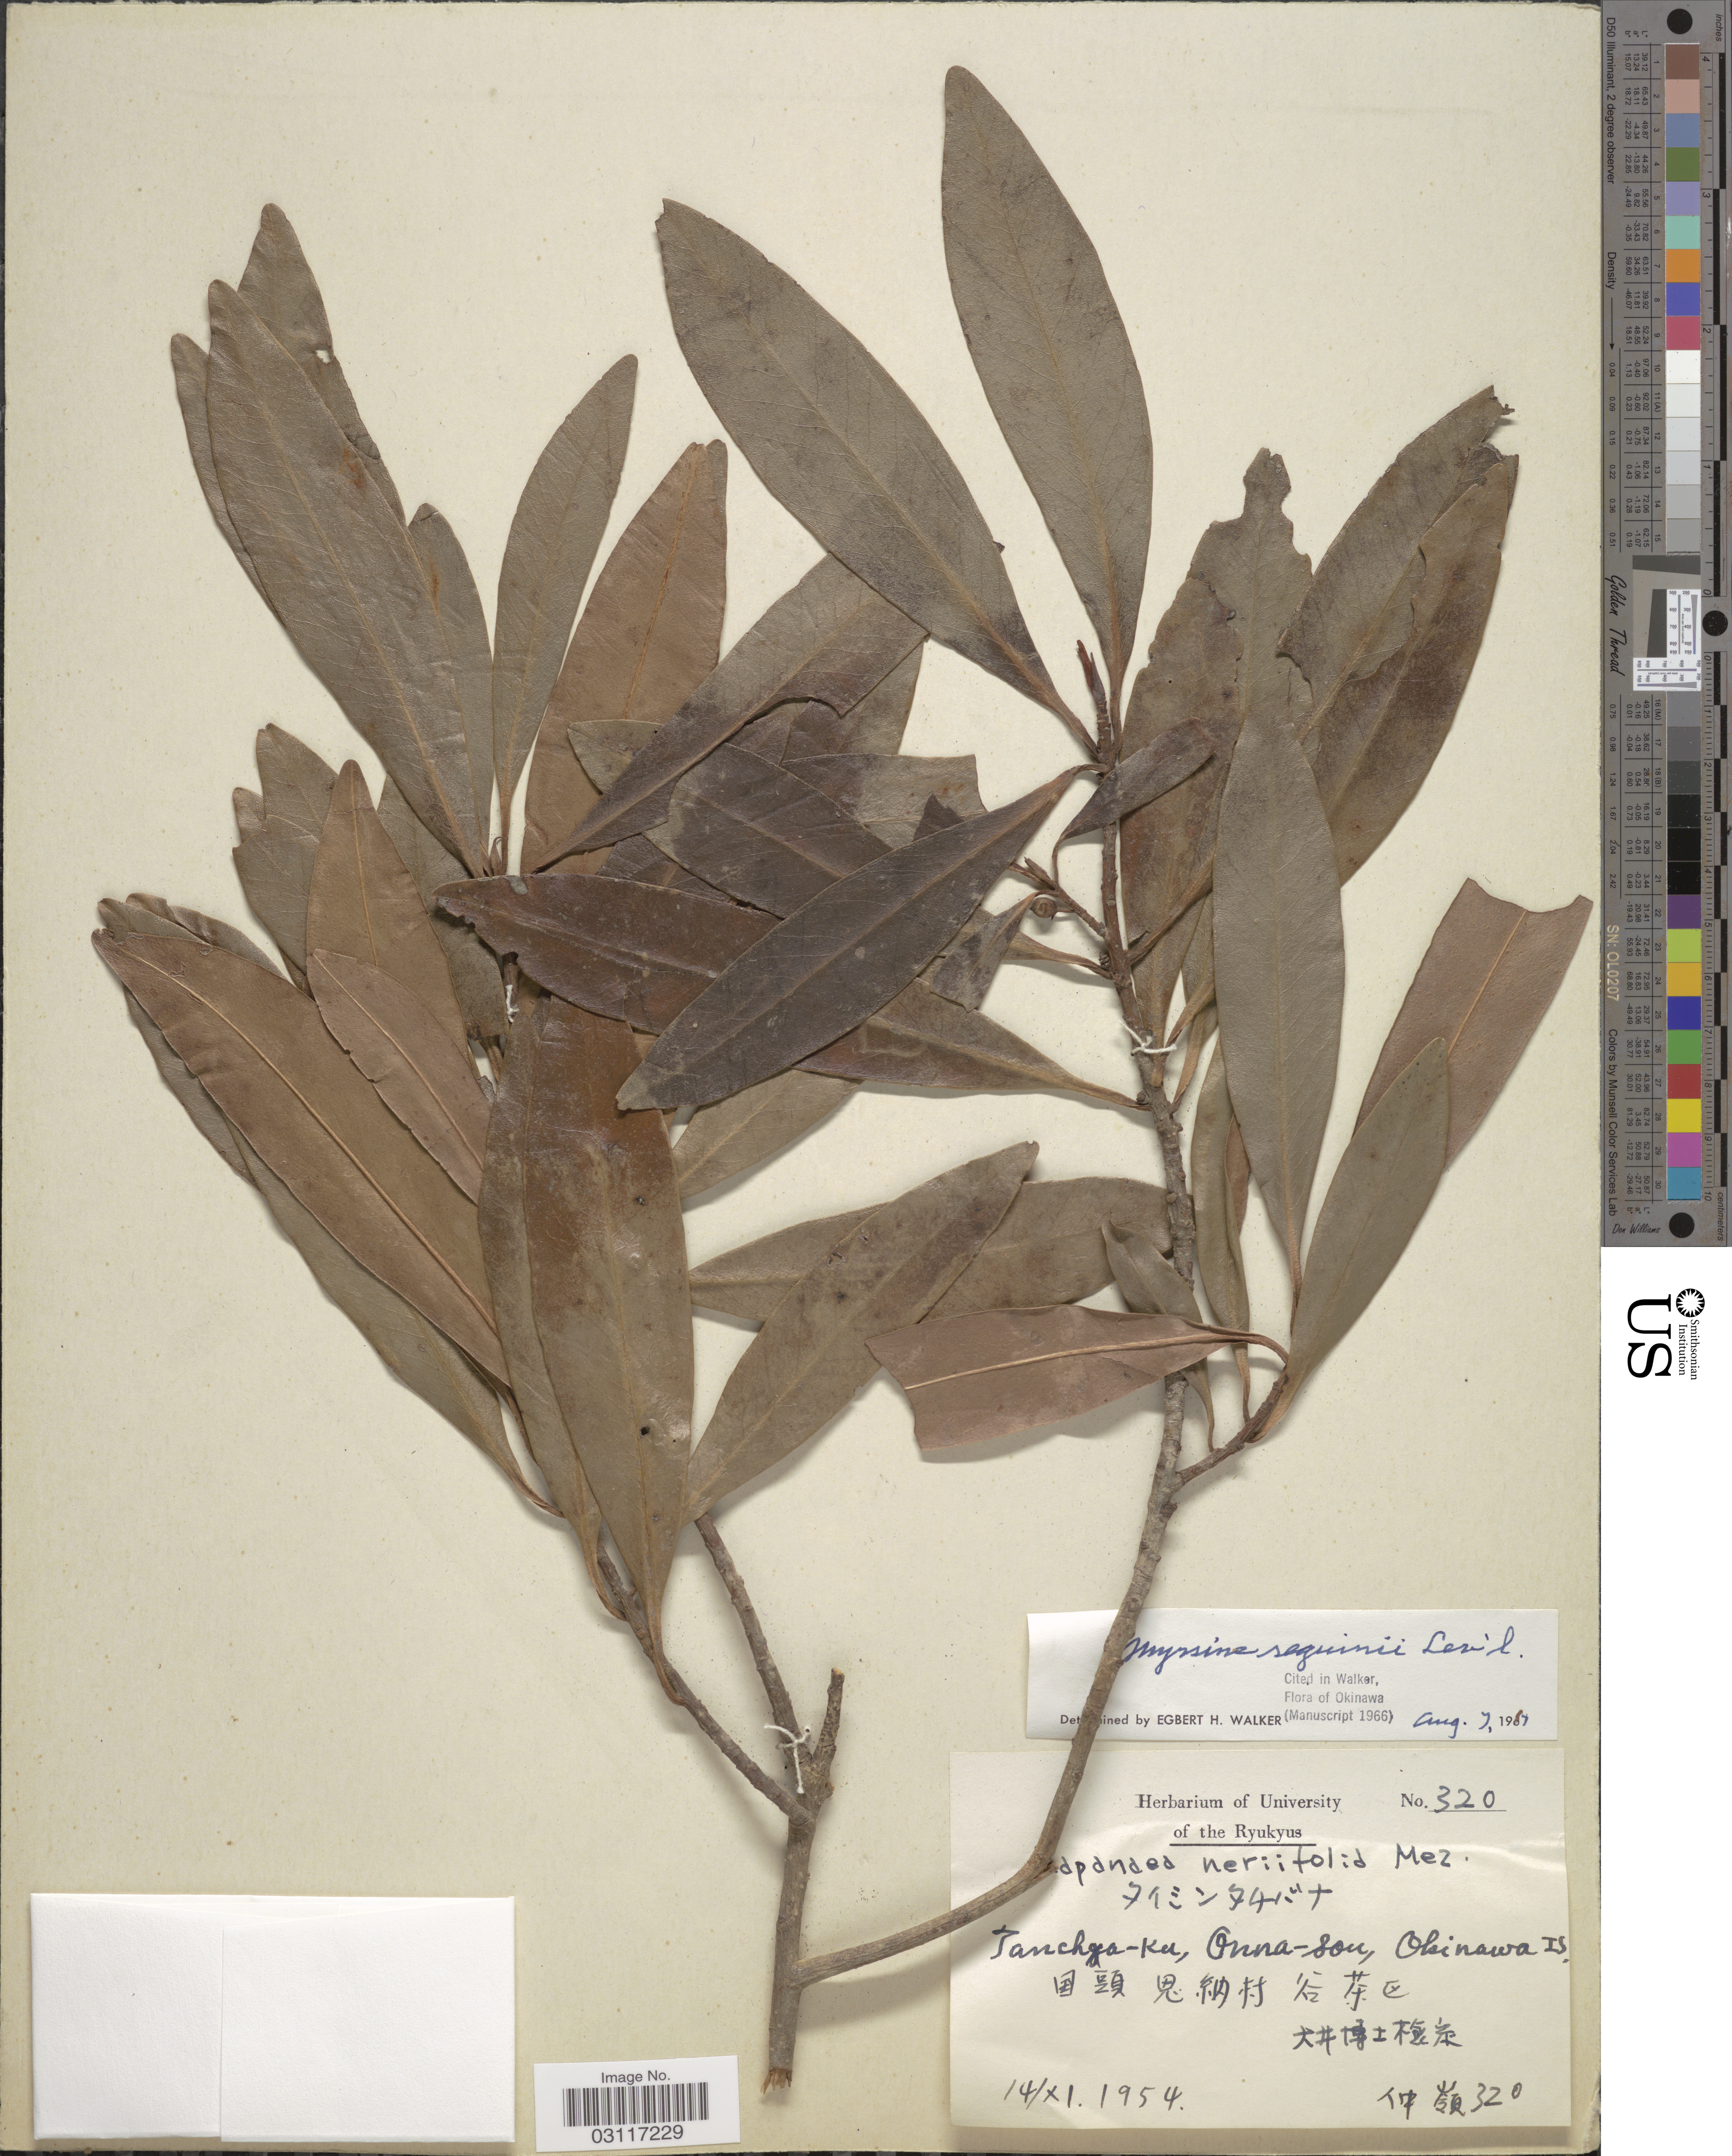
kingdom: Plantae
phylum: Tracheophyta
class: Magnoliopsida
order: Ericales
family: Primulaceae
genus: Myrsine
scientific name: Myrsine seguinii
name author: H. Lév.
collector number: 320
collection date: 1954-11-14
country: Japan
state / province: Okinawa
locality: Tancha-Ku, Onna-son, Okinawa Is.